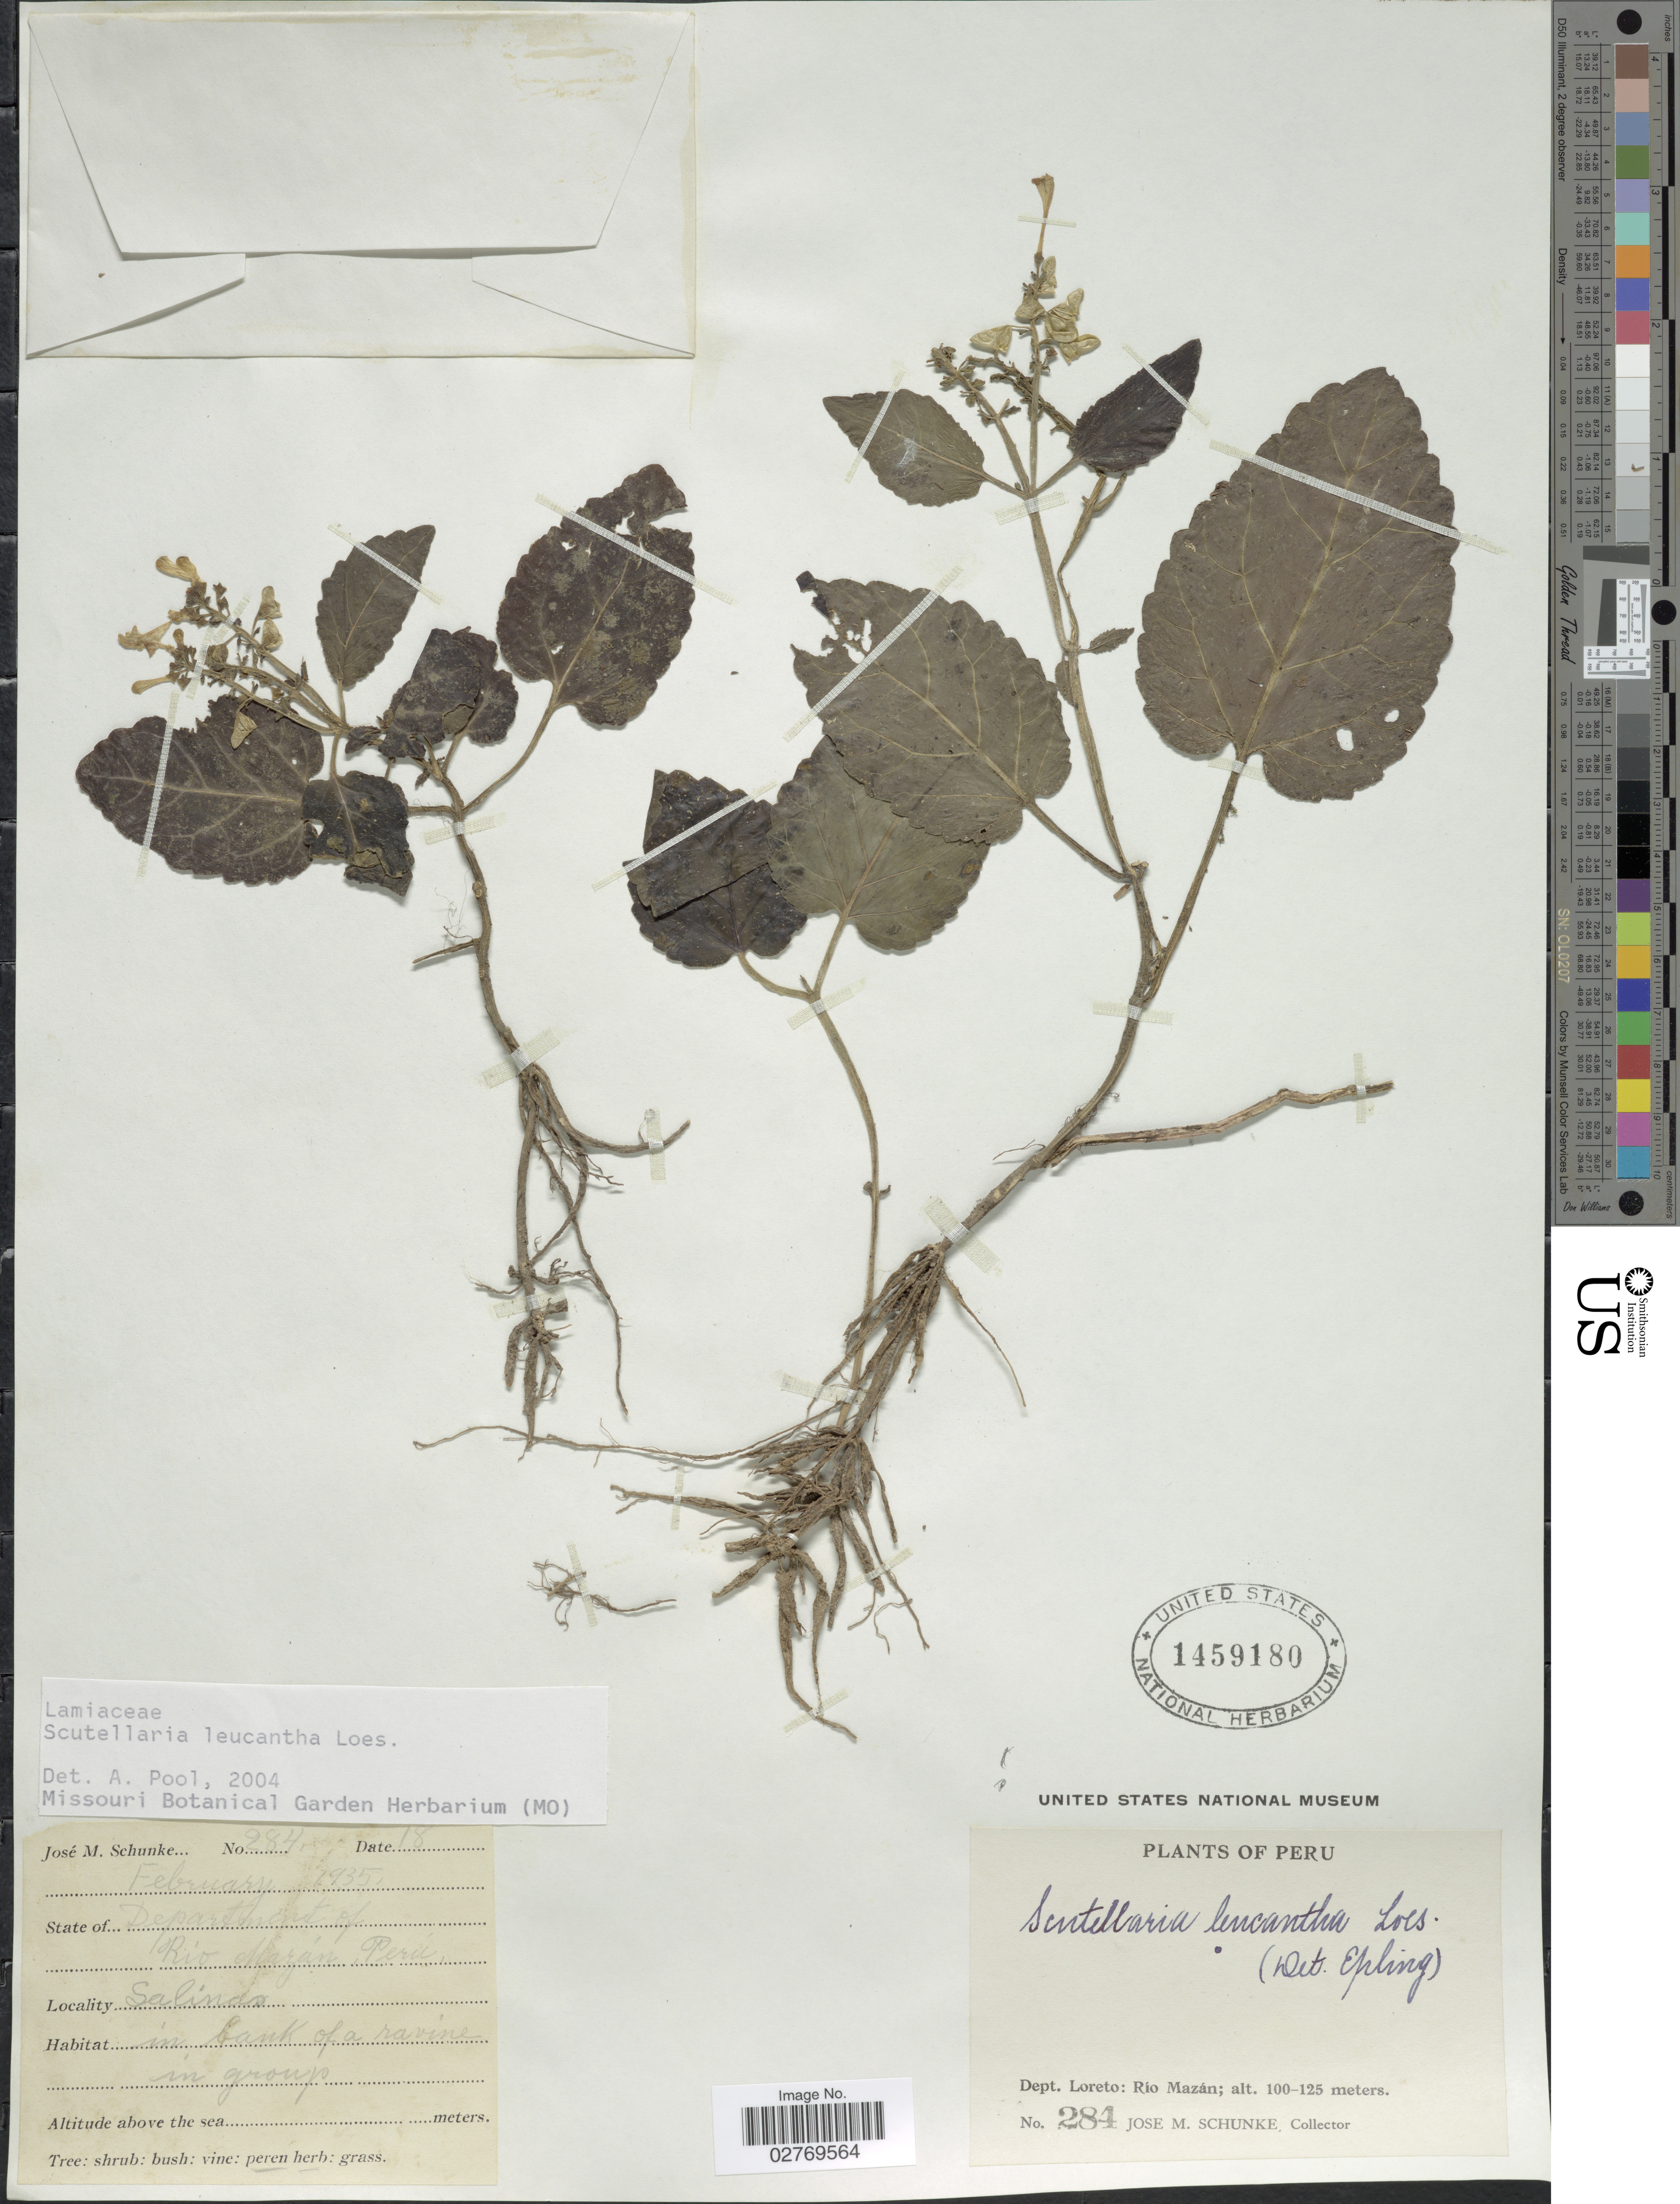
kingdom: Plantae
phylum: Tracheophyta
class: Magnoliopsida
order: Lamiales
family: Lamiaceae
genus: Scutellaria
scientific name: Scutellaria leucantha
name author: Loes.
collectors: J. M. Schunke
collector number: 284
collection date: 1935-02-18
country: Peru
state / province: Loreto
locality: Dept. Loreto: Río Mazán. Salinda.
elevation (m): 100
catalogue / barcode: US 1459180